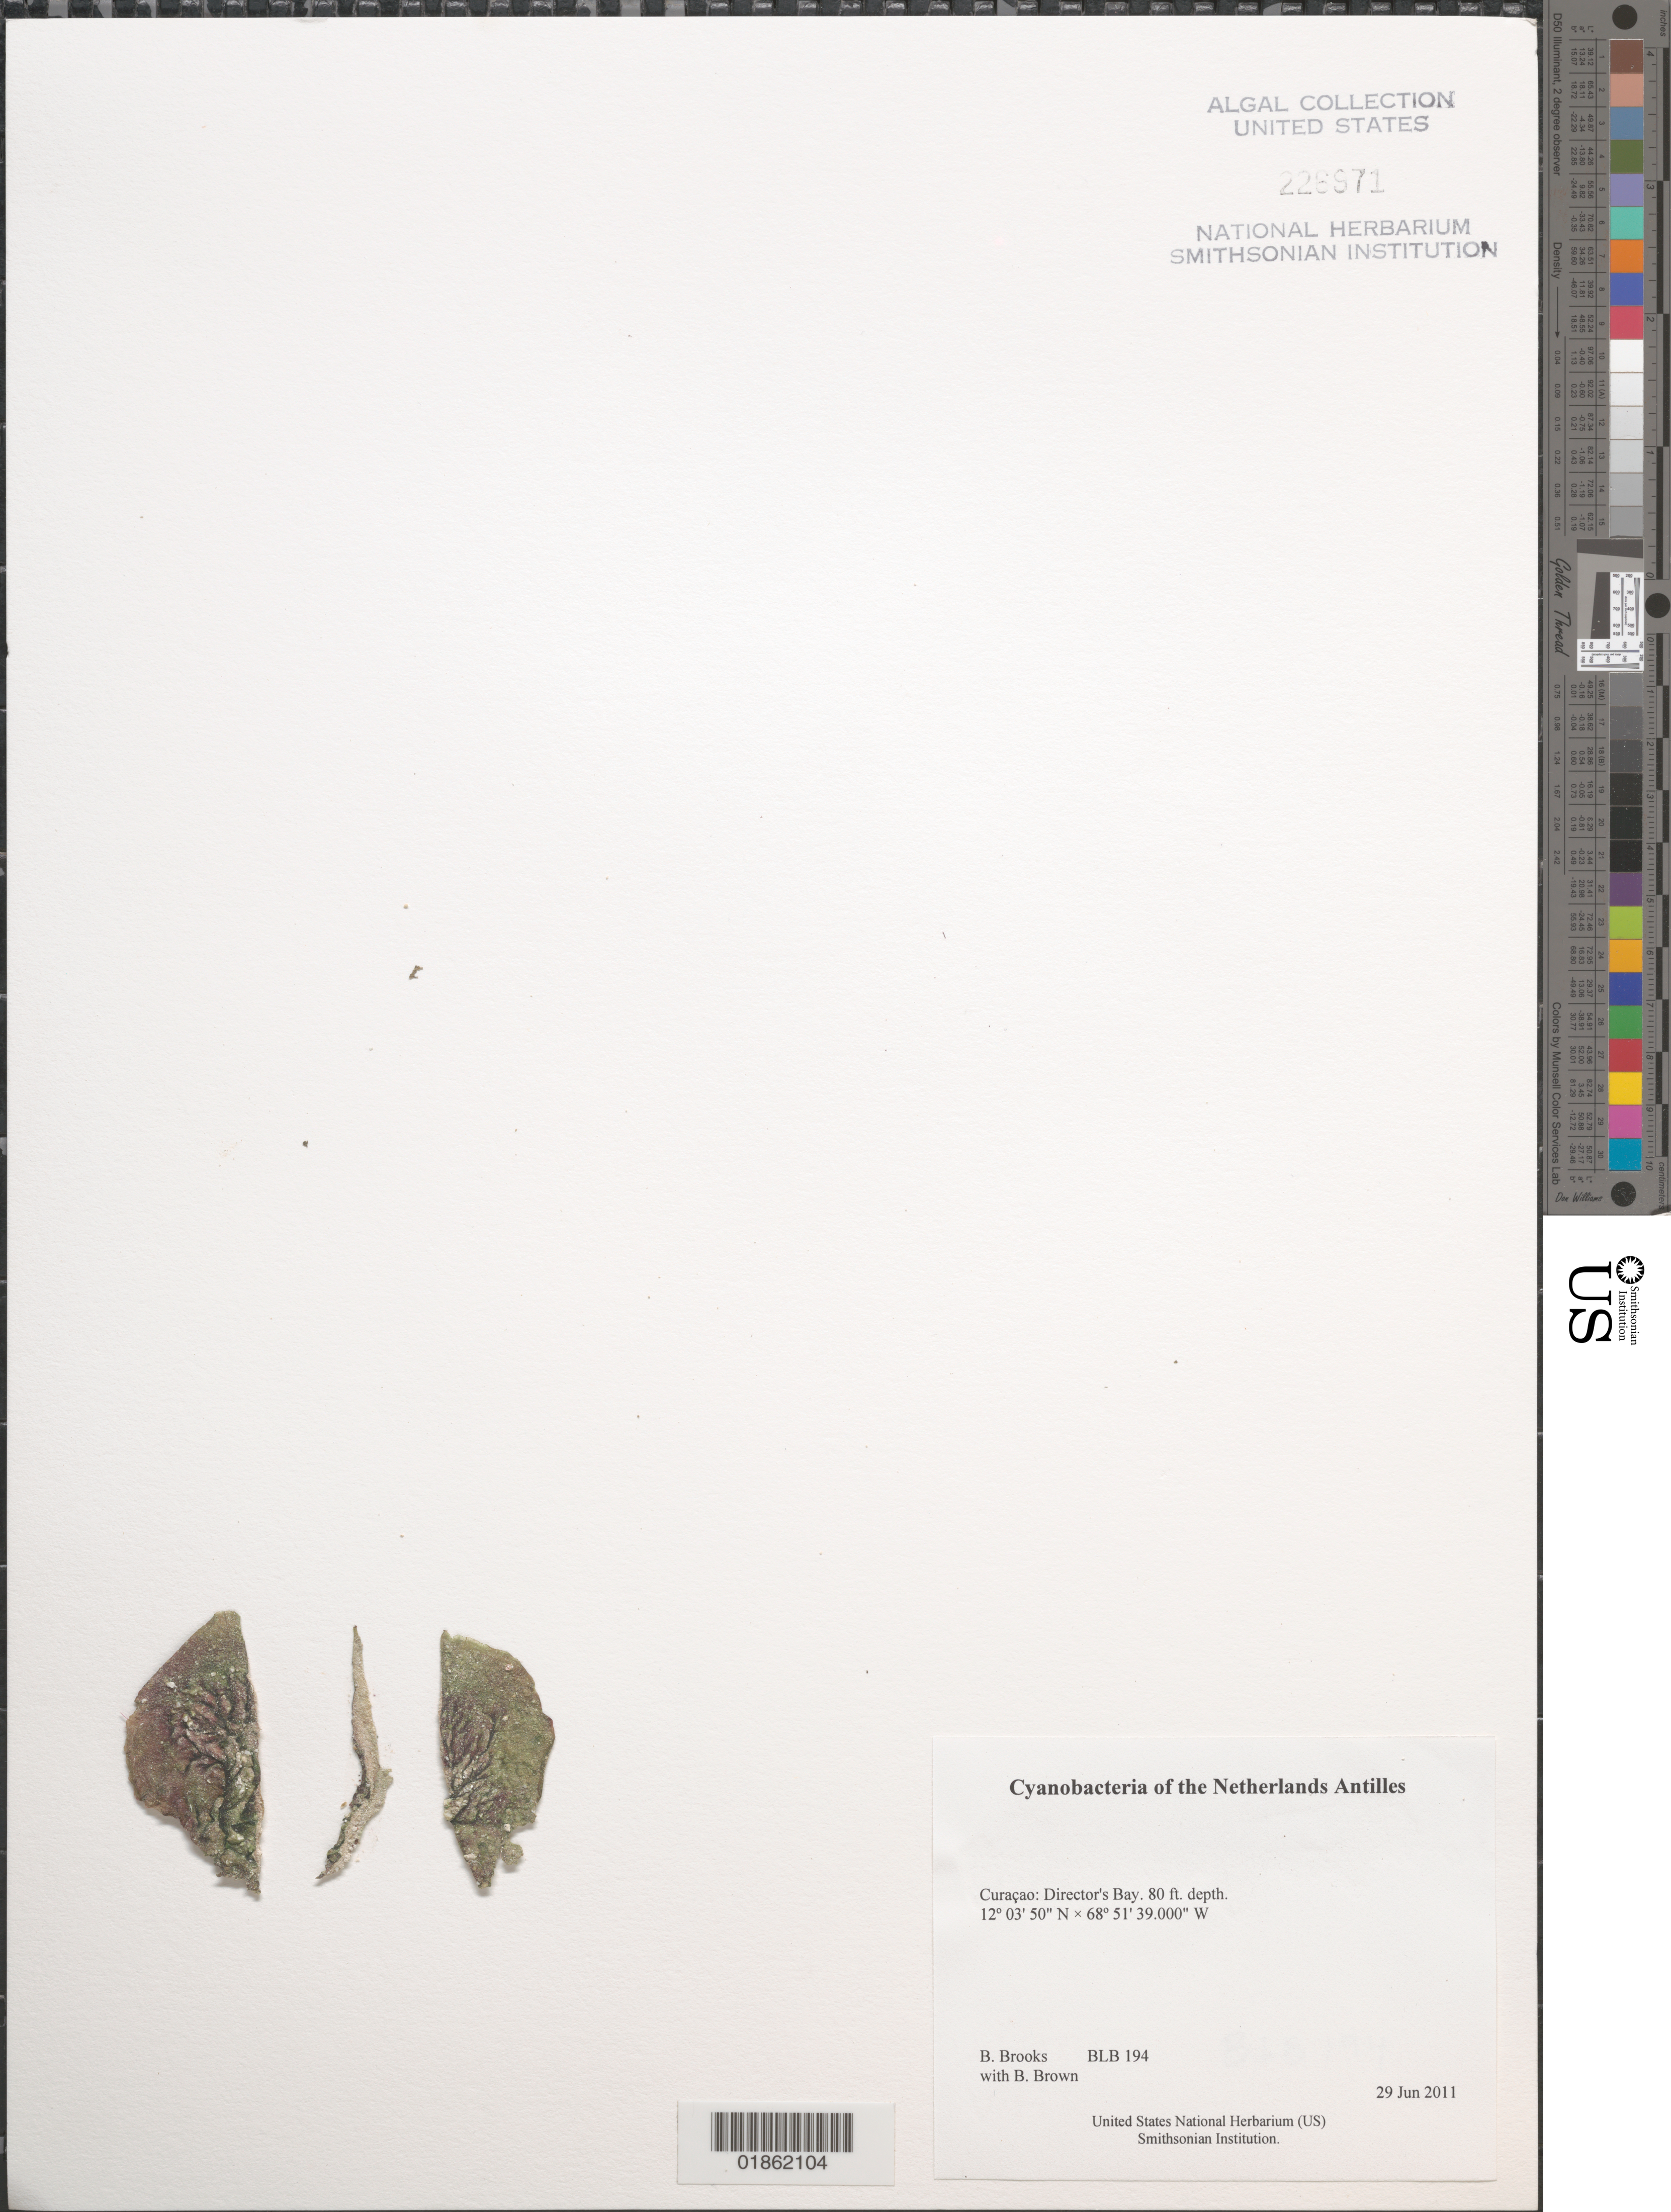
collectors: B. Brooks & B. Brown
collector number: BLB 194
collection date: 2011-06-29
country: Curaçao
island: Curaçao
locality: Director's Bay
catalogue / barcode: US 226971